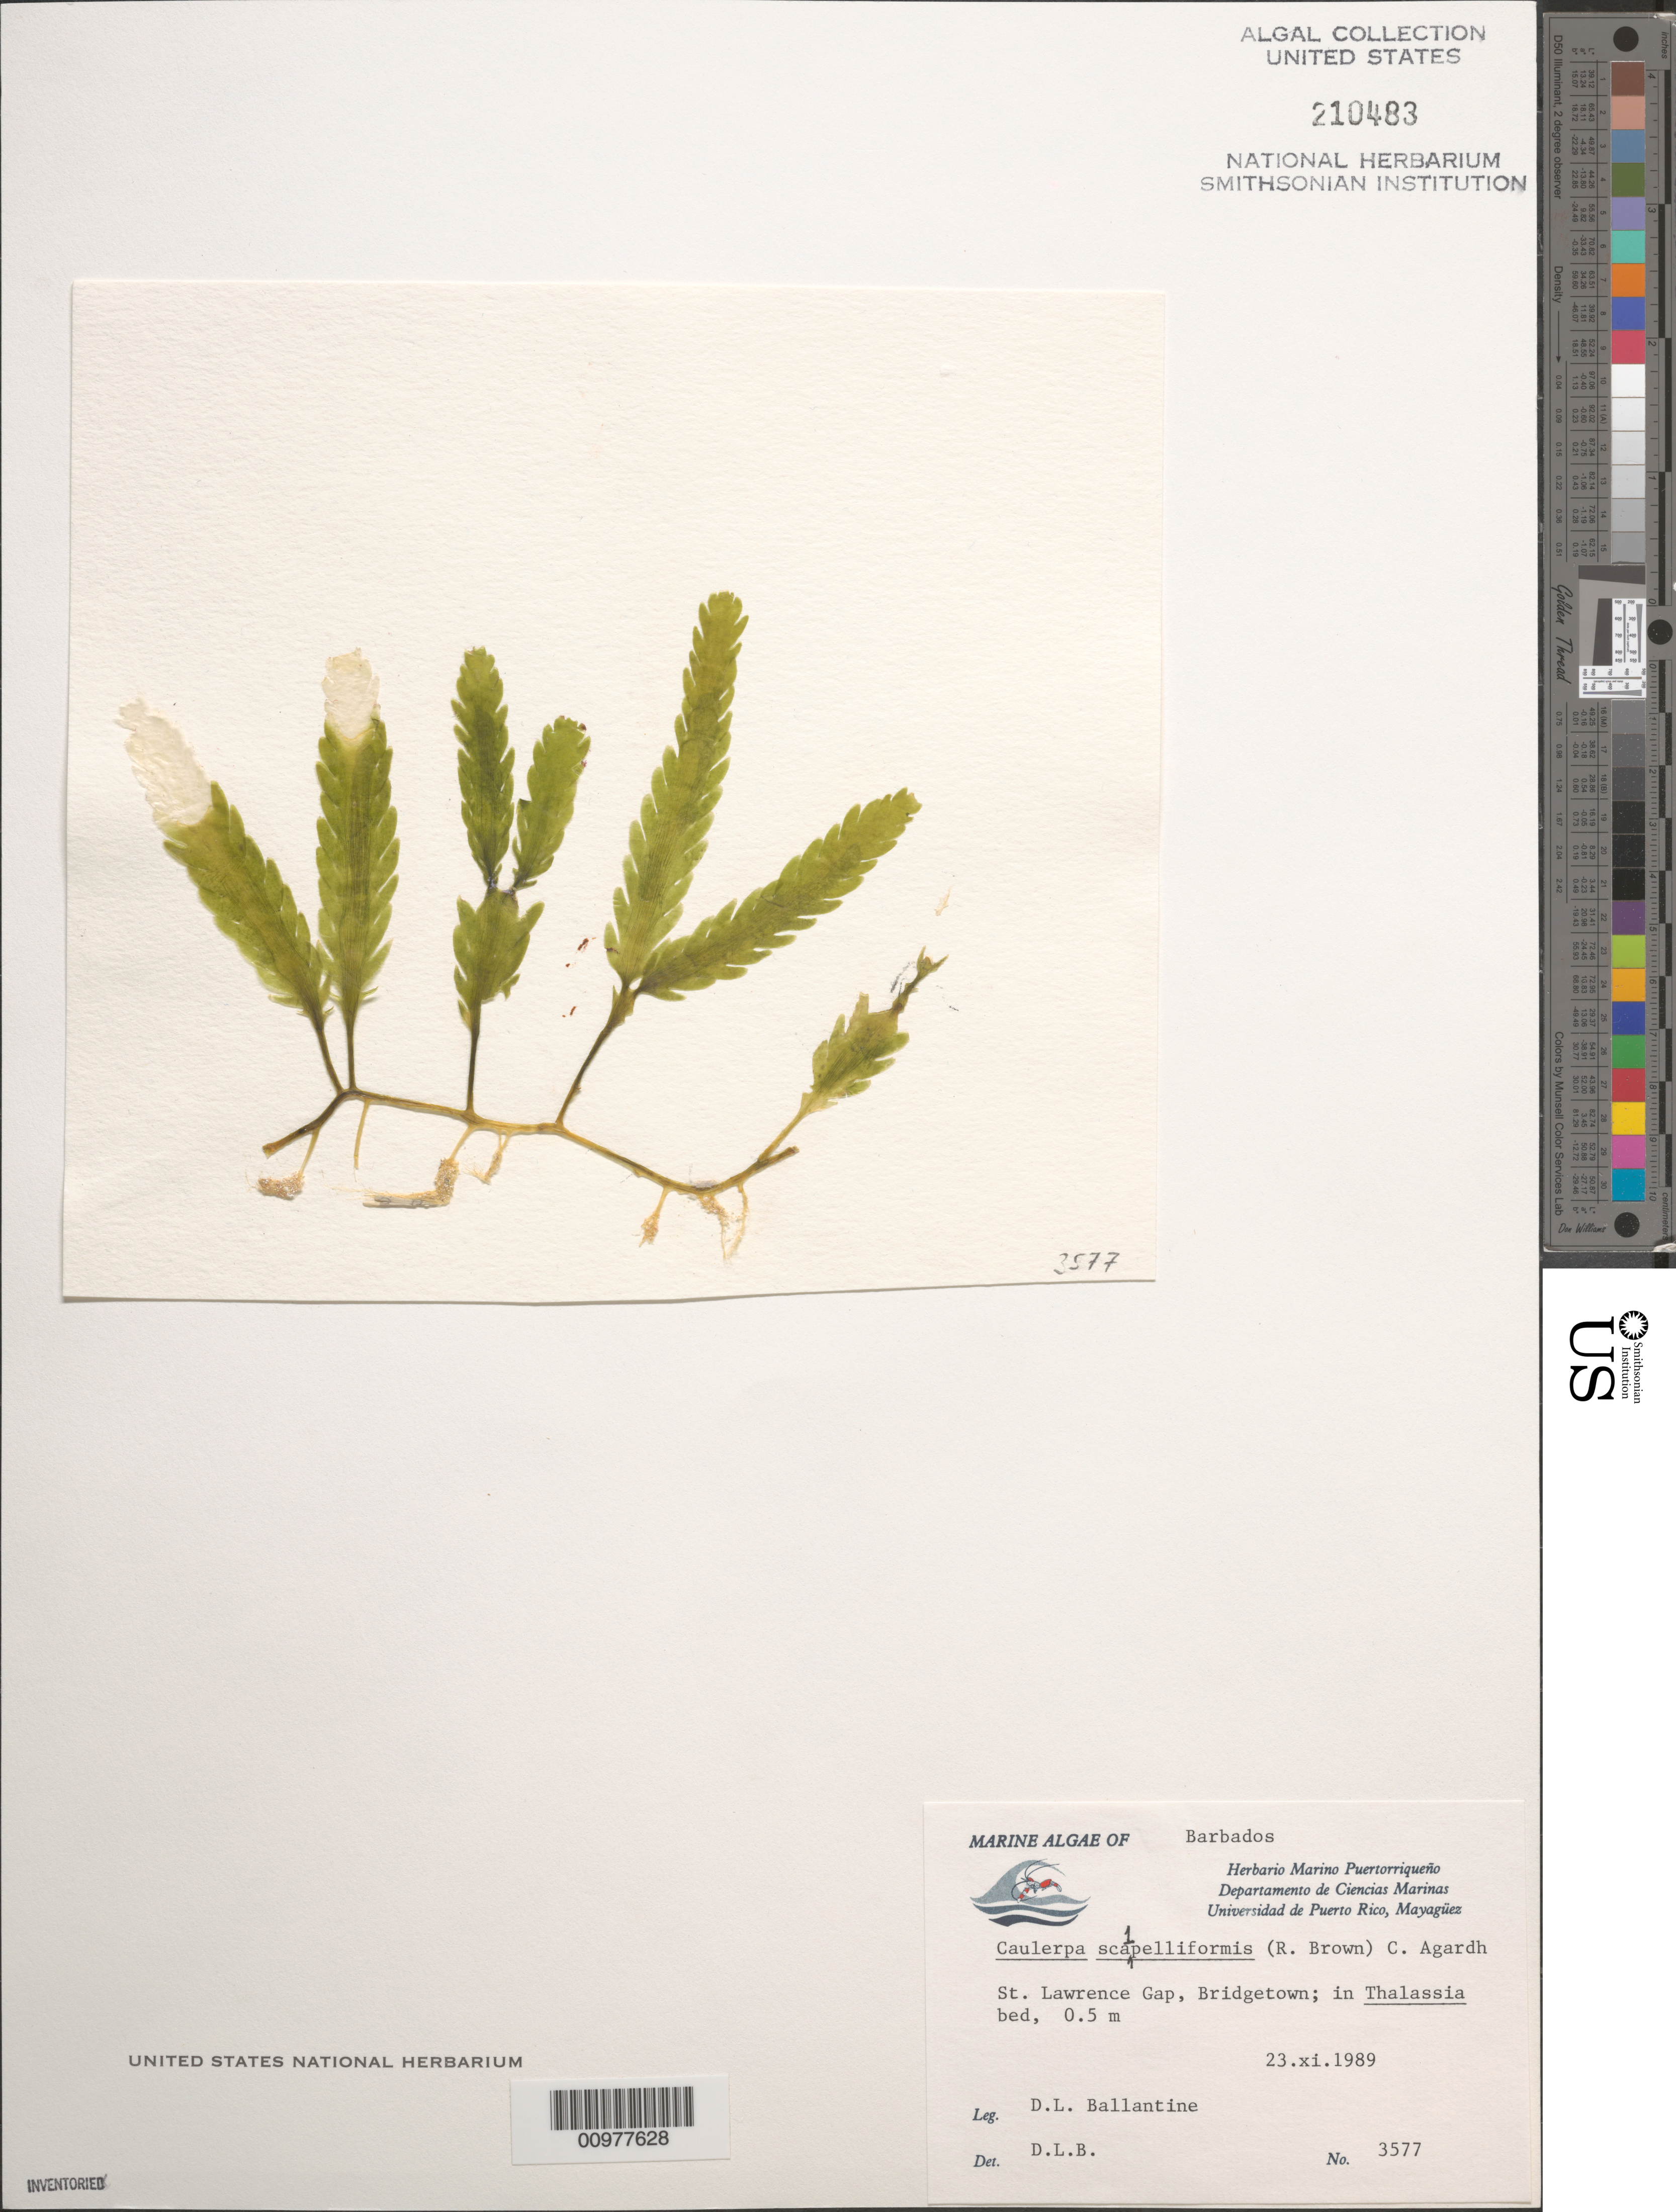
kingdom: Plantae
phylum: Chlorophyta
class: Ulvophyceae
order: Bryopsidales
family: Caulerpaceae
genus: Caulerpa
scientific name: Caulerpa scalpelliformis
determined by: Ballantine, D. L.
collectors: D.L. Ballantine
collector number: DLB 3577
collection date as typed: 23 Nov 1989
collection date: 1989-11-23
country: Barbados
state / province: Saint Michael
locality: St. Lawrence Gap, Bridgetown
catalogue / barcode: US 210483